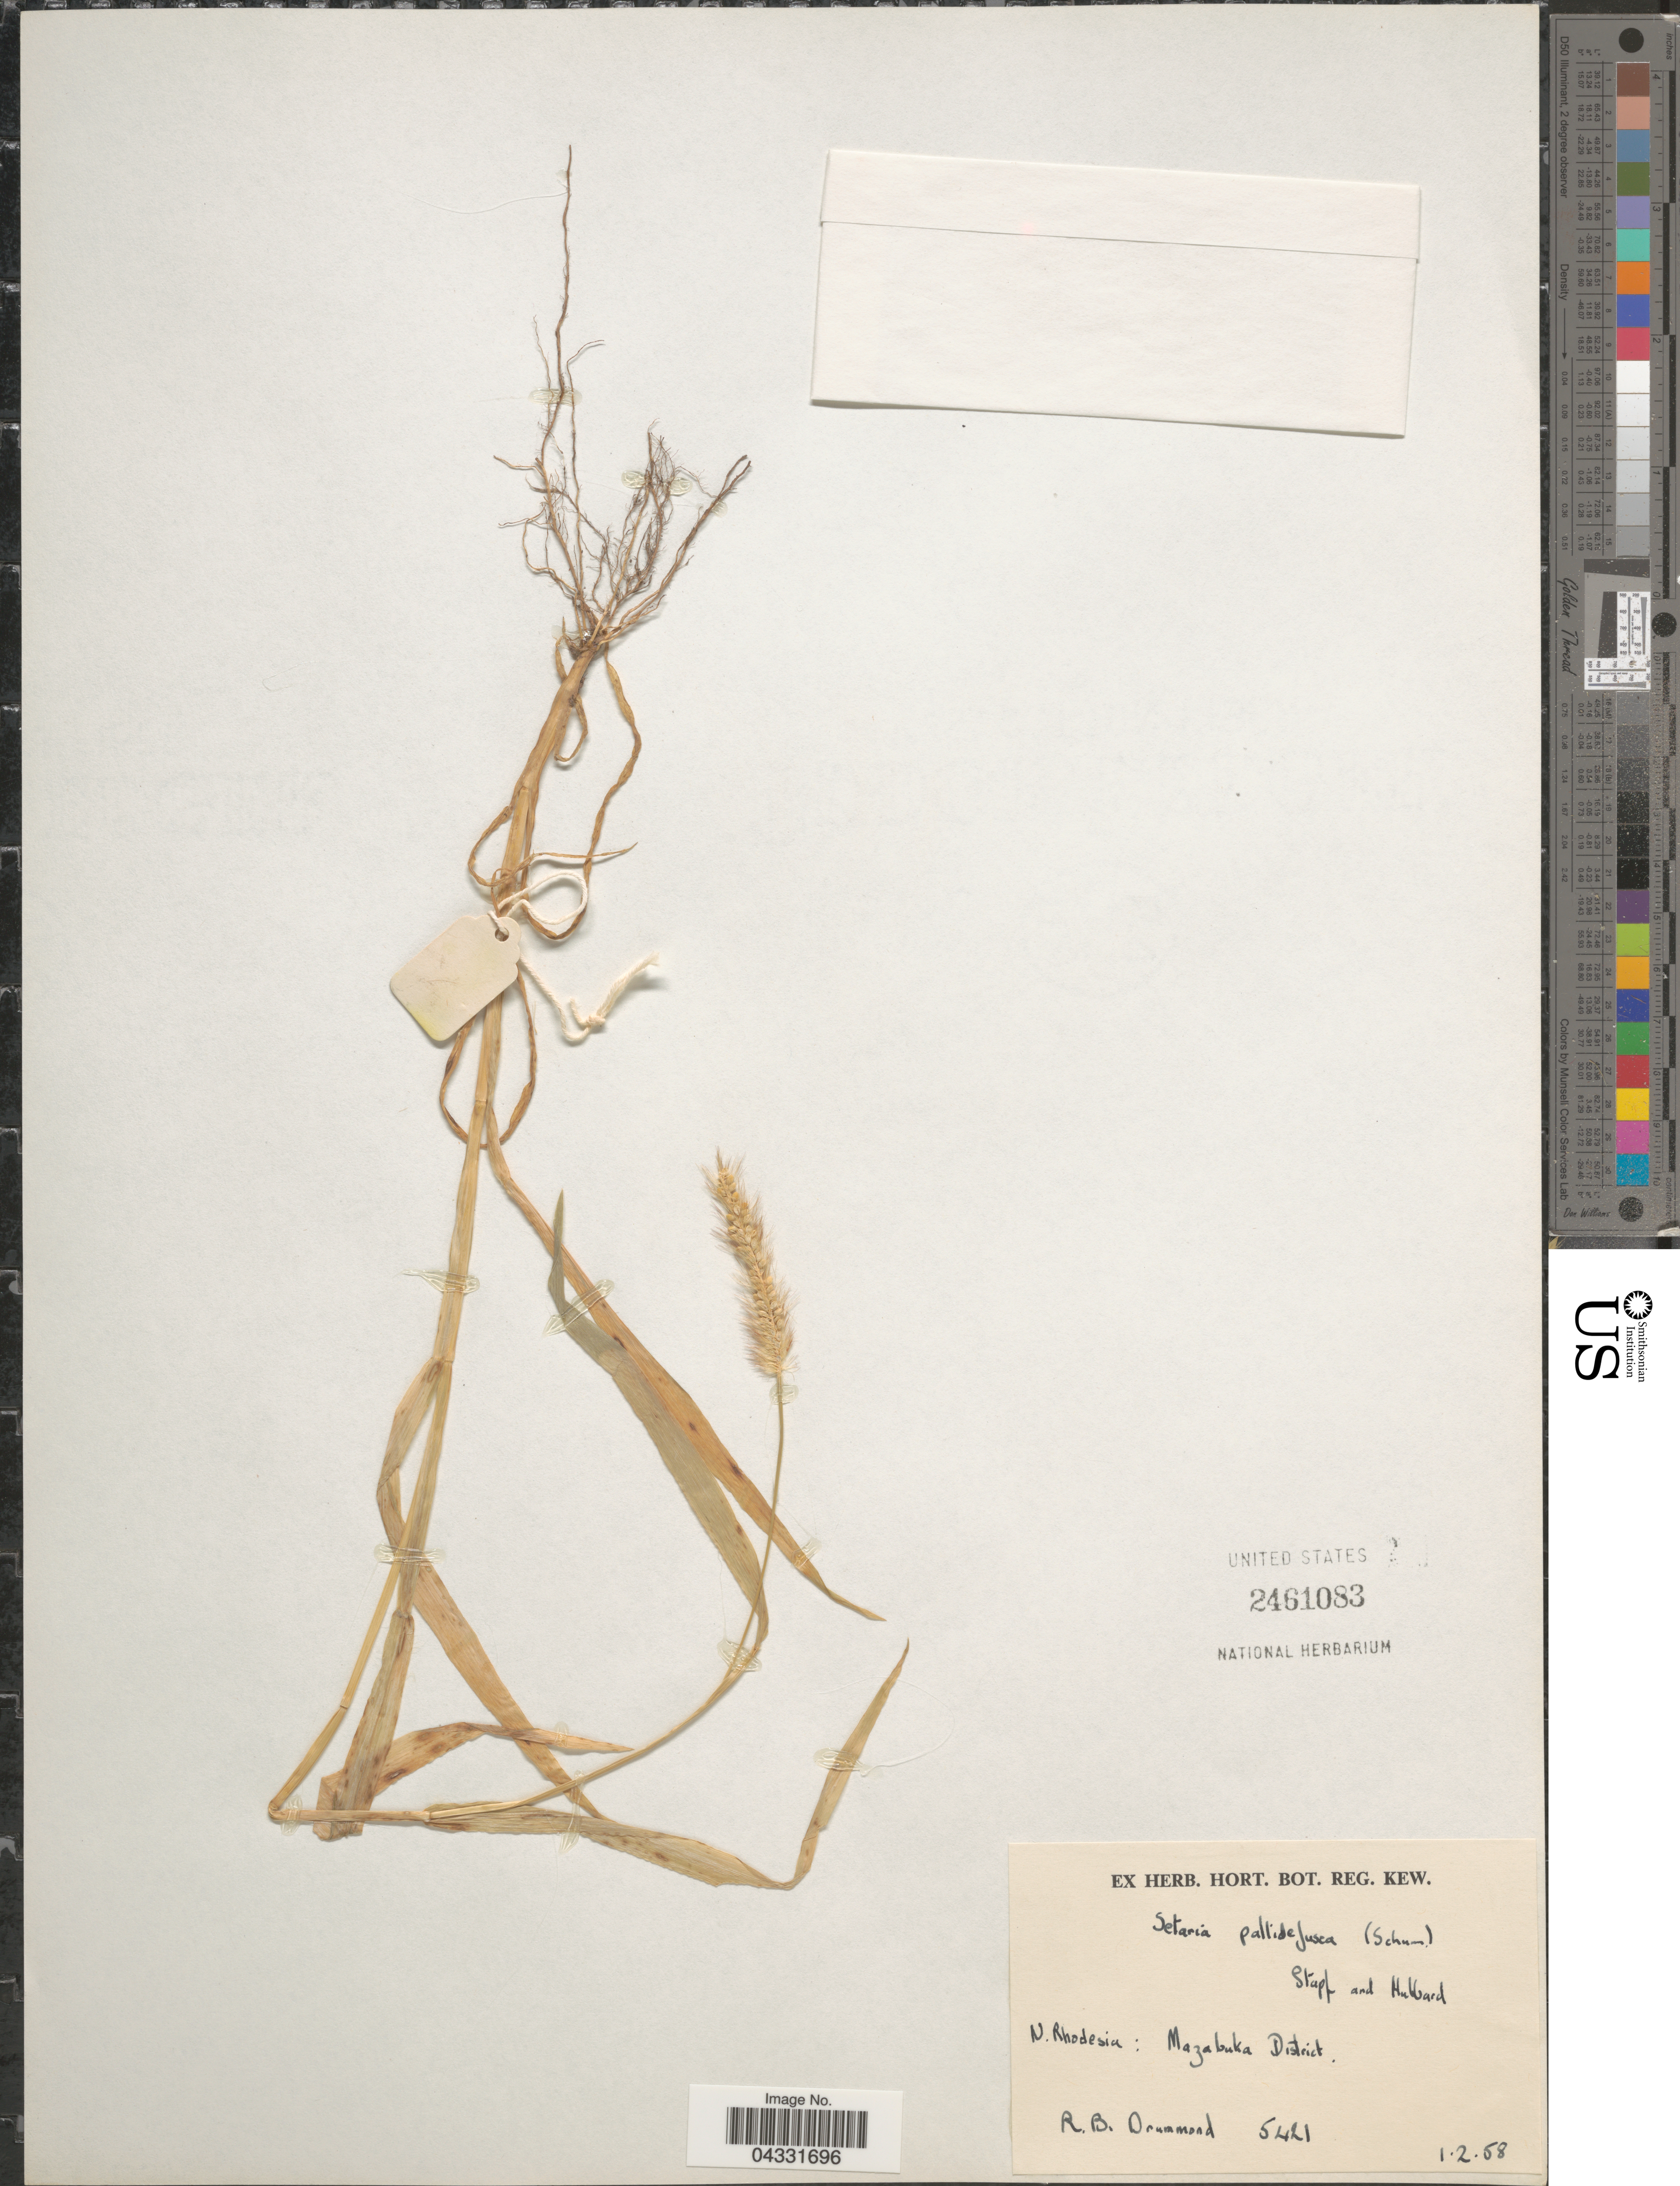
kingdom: Plantae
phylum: Tracheophyta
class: Liliopsida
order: Poales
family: Poaceae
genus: Setaria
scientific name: Setaria pallide-fusca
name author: (Schumach.) Stapf & C.E. Hubb.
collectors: R. Drummond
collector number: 5421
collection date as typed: Transcribed d/m/y: 1/2/58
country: Zambia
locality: N. Rhodesia : Mazabuka District.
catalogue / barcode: US 2461083